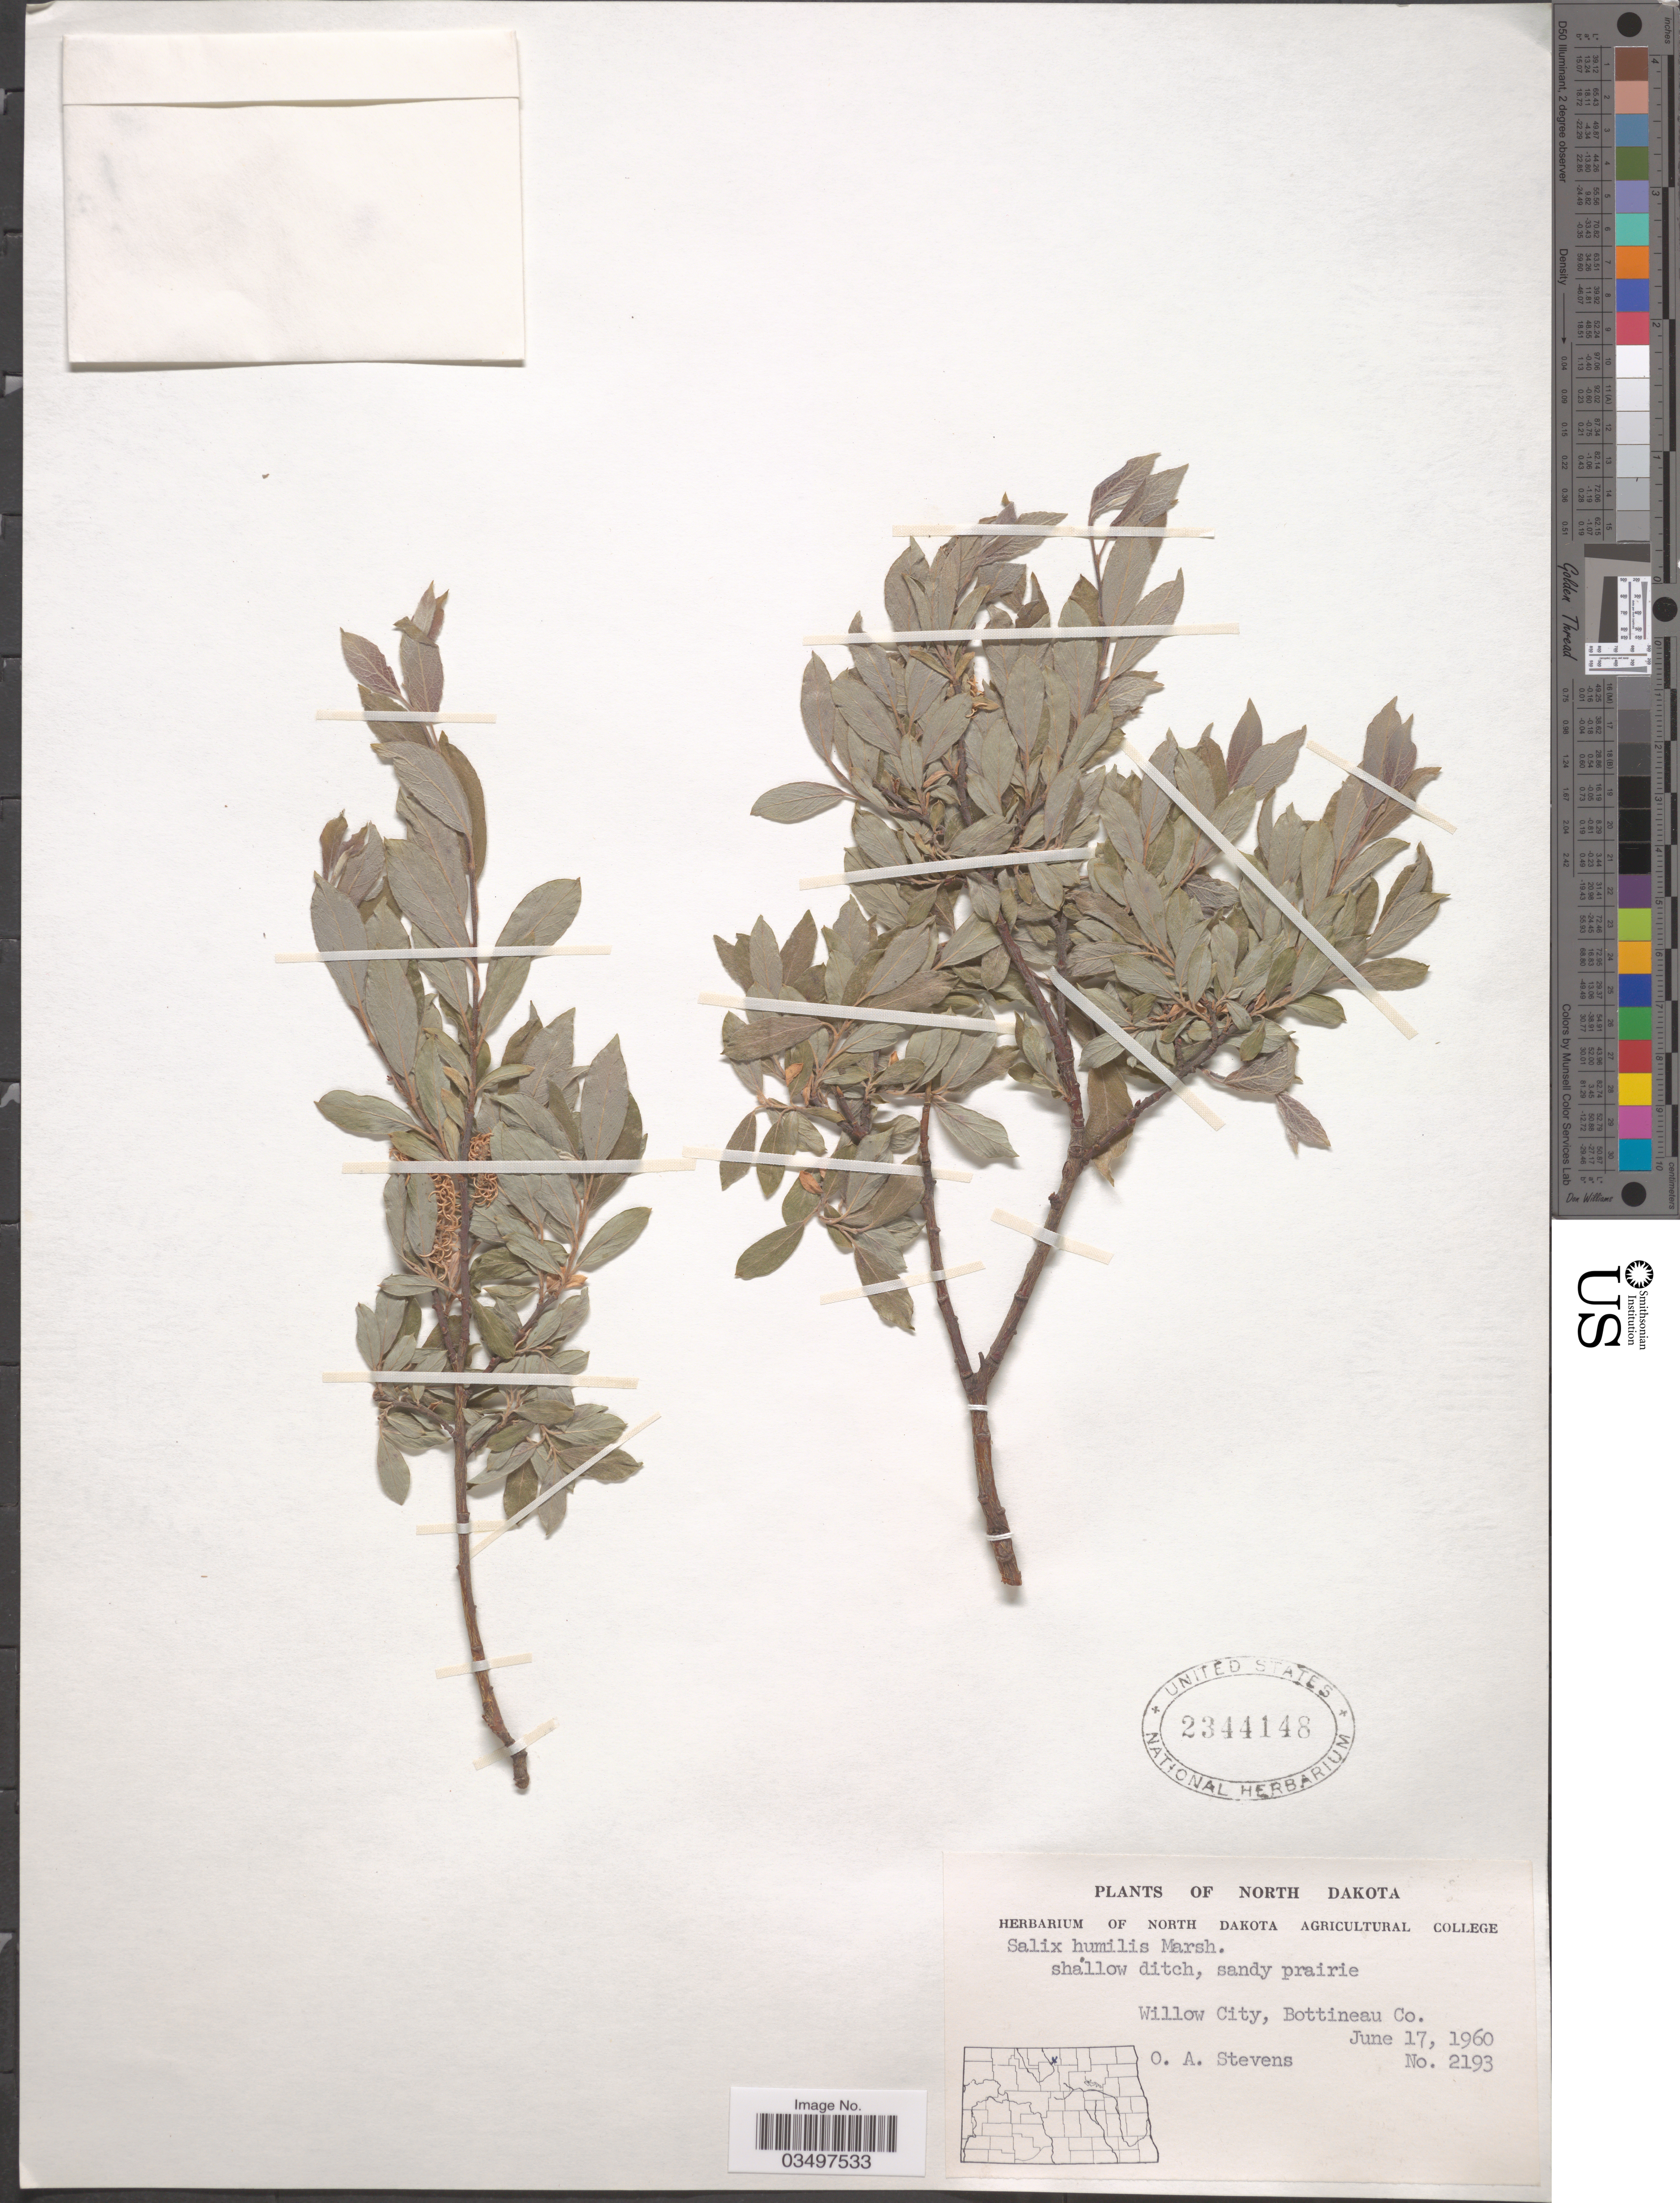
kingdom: Plantae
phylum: Tracheophyta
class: Magnoliopsida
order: Malpighiales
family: Salicaceae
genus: Salix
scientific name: Salix humilis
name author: Marshall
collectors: O. A. Stevens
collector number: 2193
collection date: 1960-06-17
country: United States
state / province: North Dakota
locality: Willow City, Bottineau Co.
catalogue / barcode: US 2344148